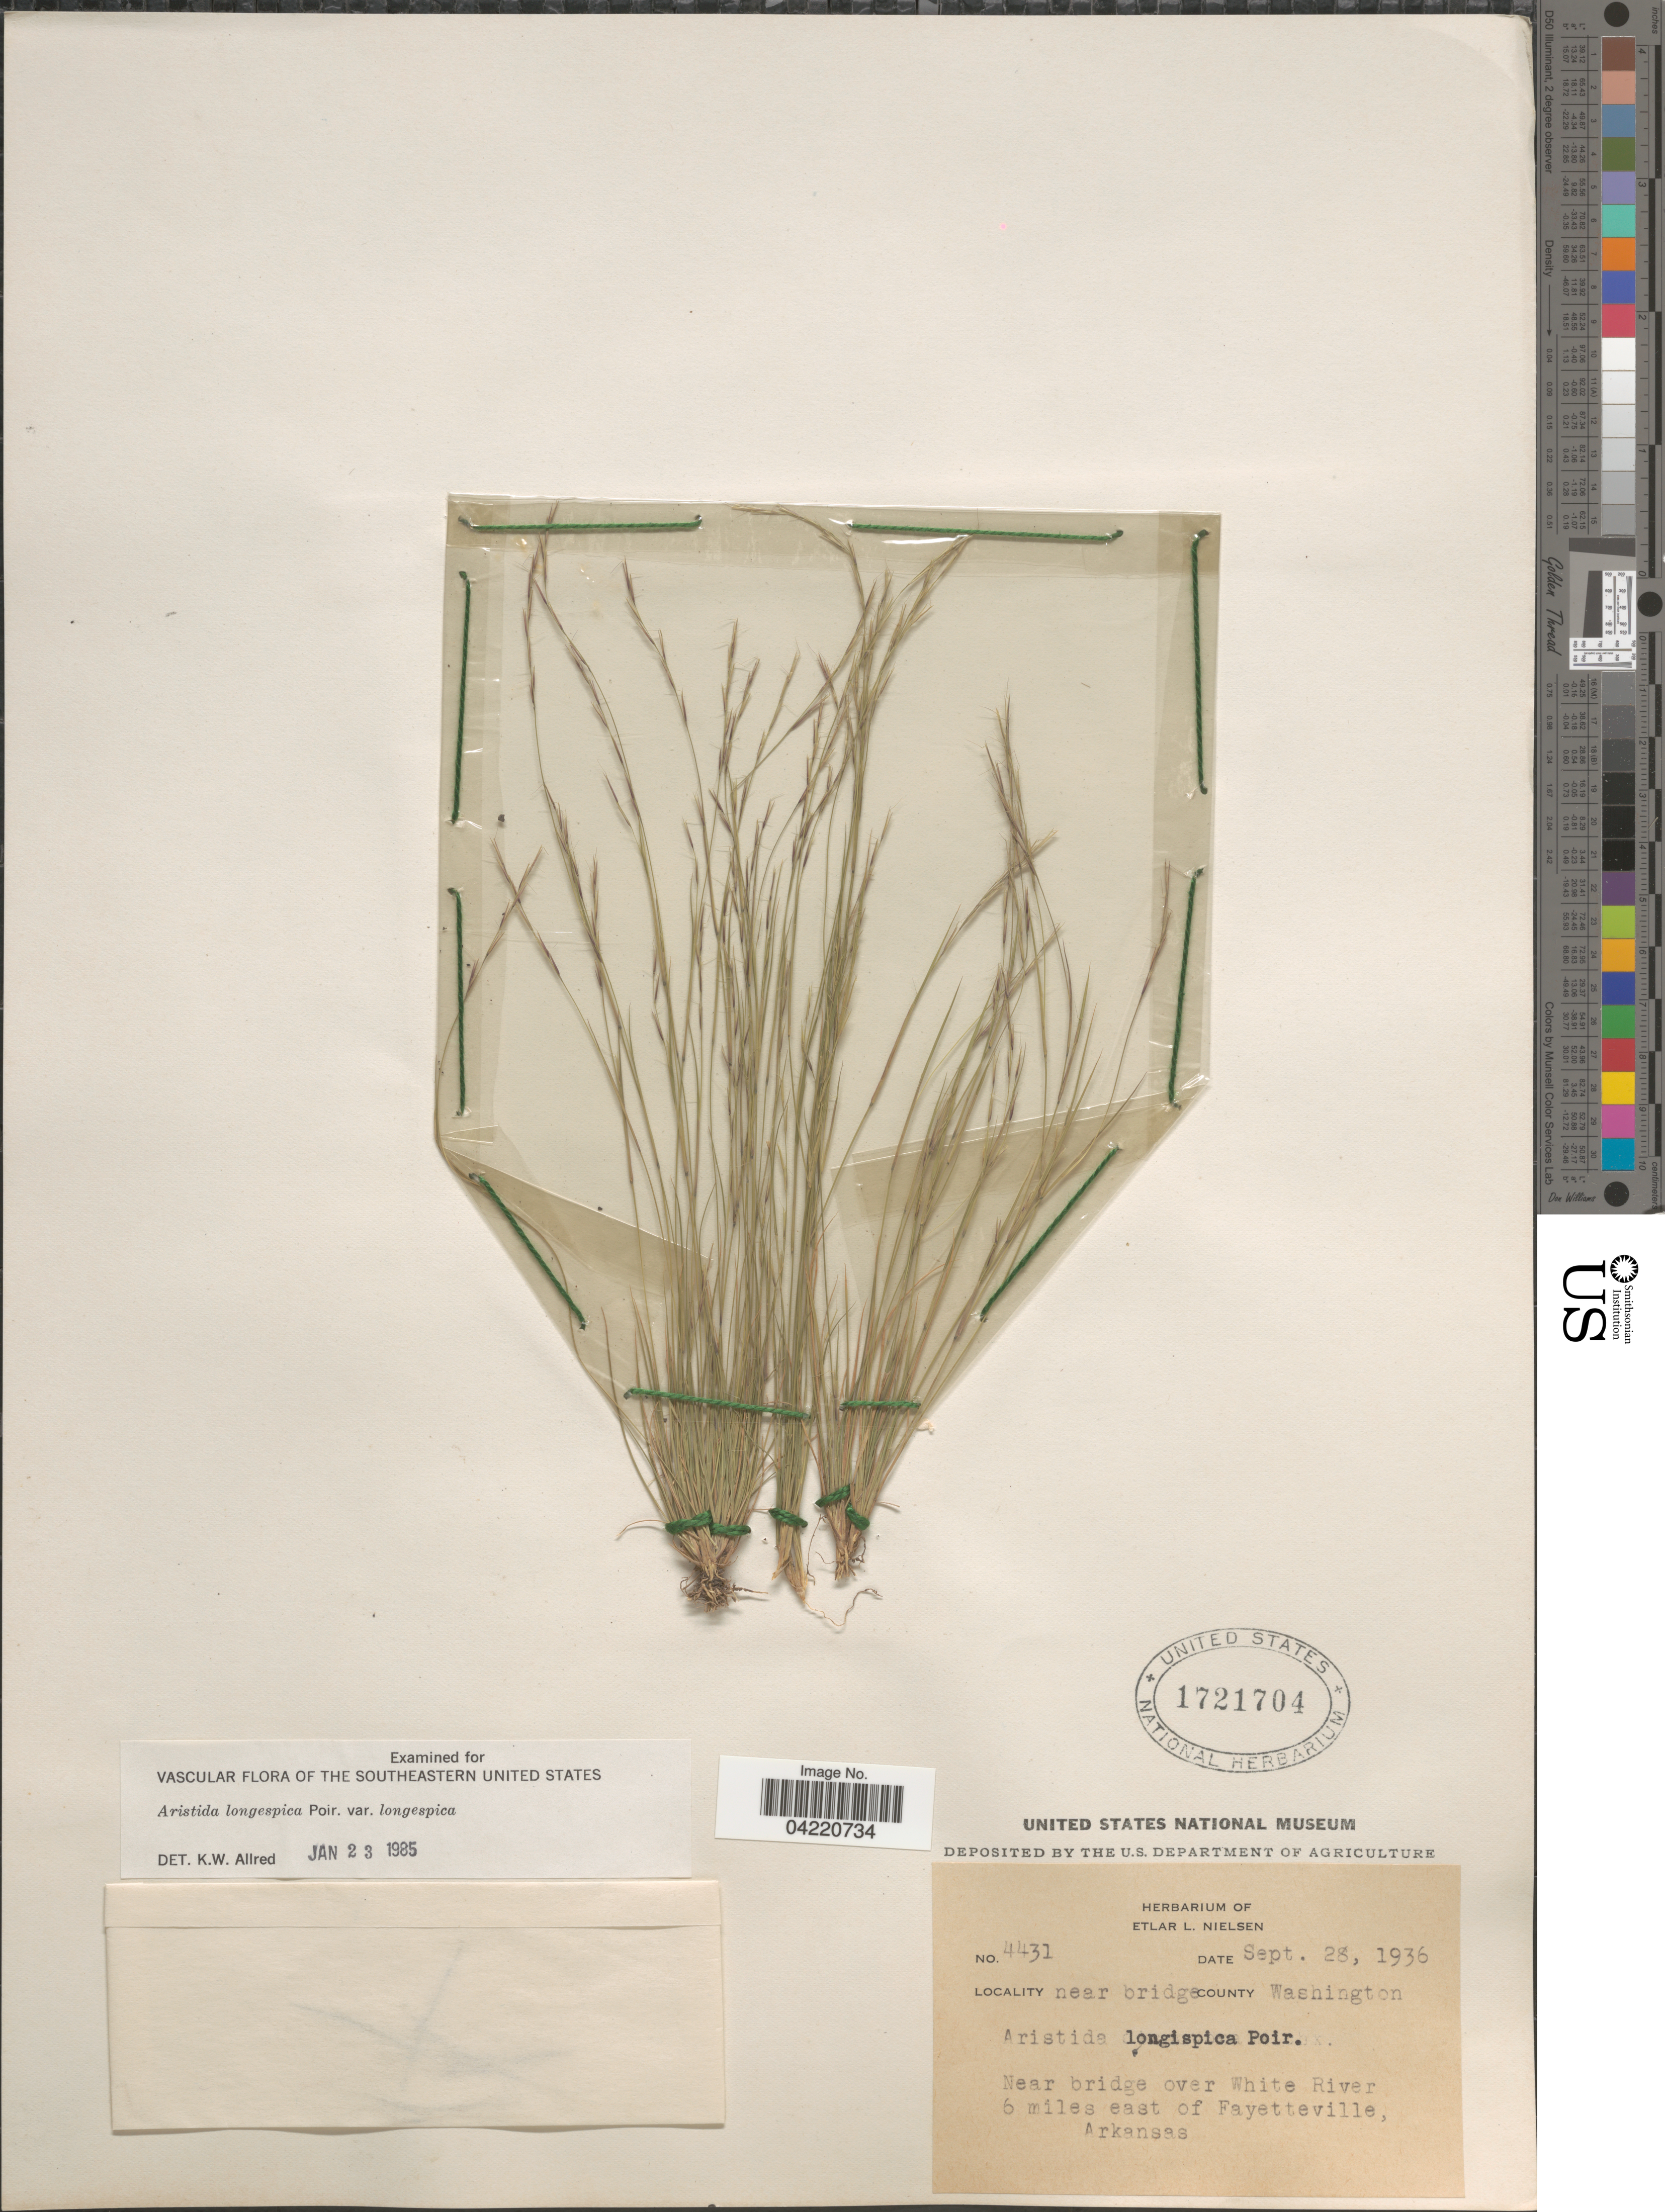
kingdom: Plantae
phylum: Tracheophyta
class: Liliopsida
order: Poales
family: Poaceae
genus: Aristida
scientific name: Aristida longespica var. longespica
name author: Poir.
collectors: Ex herb. of Etlar L. Nielsen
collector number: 4431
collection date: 1936-09-28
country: United States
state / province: Arkansas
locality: Near bridge. County Washington. Near bridge over White River 6 miles east of Fayetteville.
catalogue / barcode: US 1721704